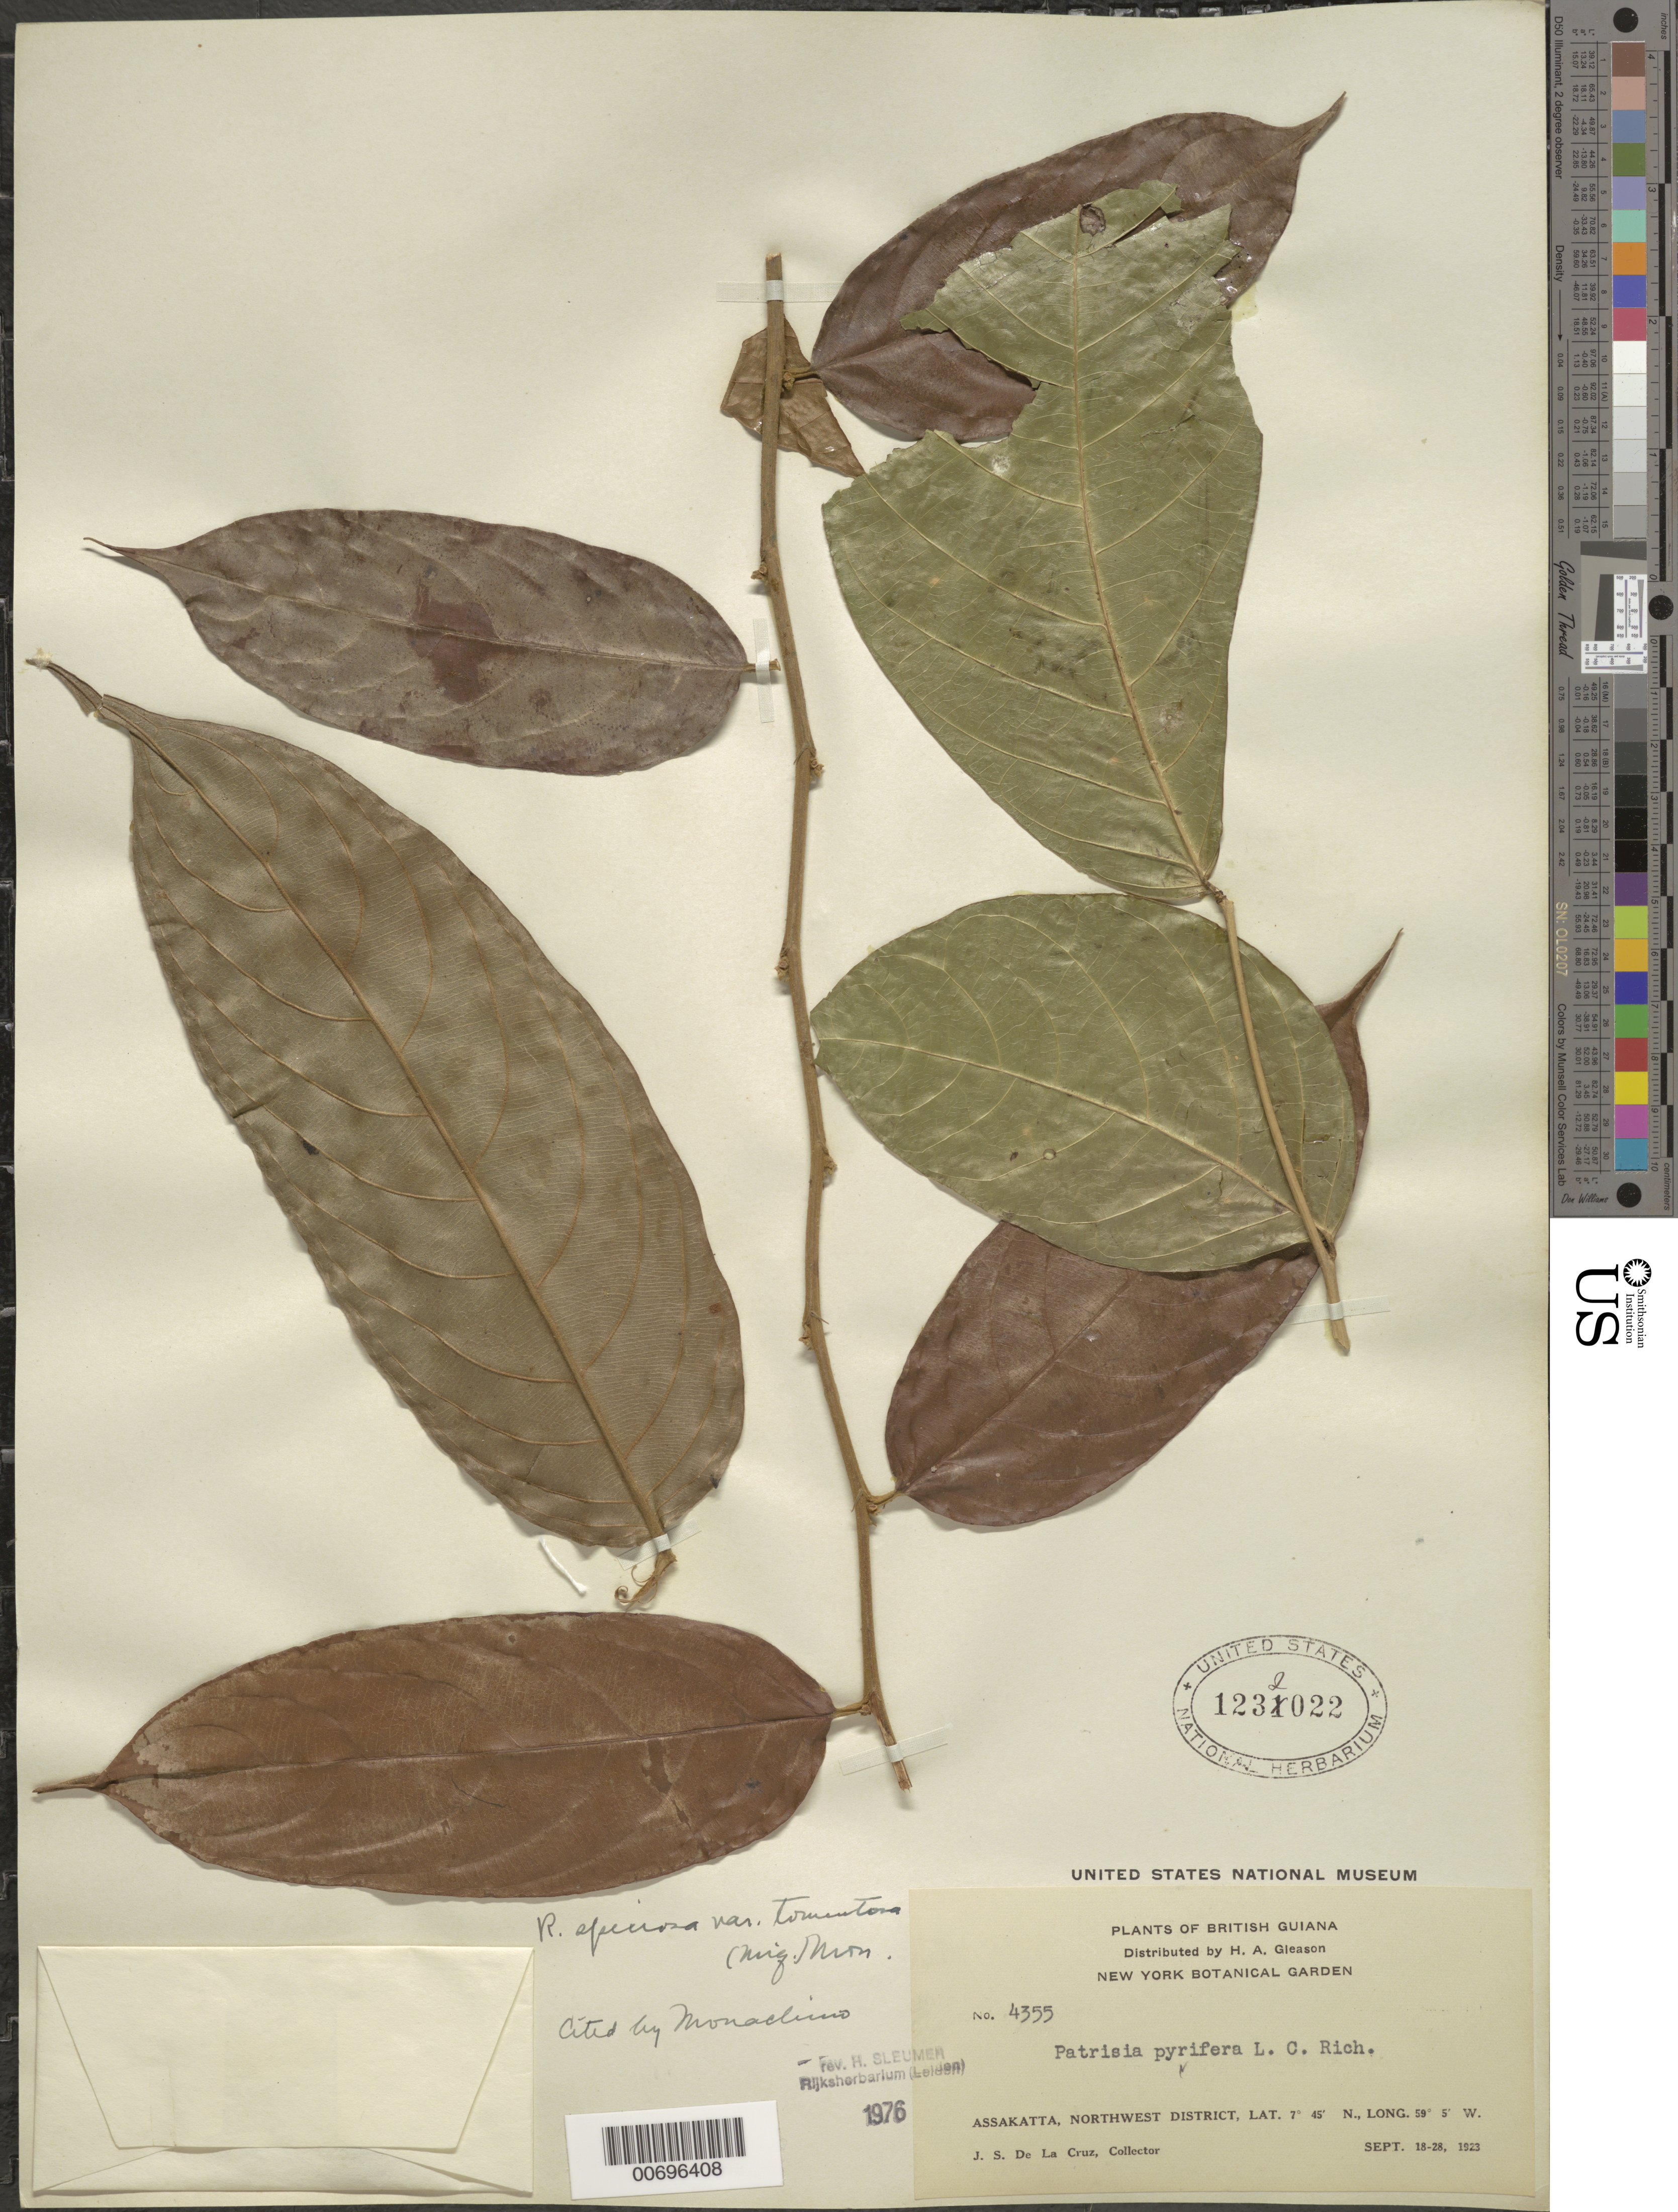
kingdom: Plantae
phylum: Tracheophyta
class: Magnoliopsida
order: Malpighiales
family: Salicaceae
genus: Ryania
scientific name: Ryania speciosa var. tomentosa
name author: (Miq.) Monach.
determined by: Sleumer, H. O.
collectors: J. S. de la Cruz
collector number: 4355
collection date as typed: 18-Sep-23 to 28-Sep-23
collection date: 1923-09-18/1923-09-28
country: Guyana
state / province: Barima-Waini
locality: Assakatta, NW District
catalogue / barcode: US 1232022